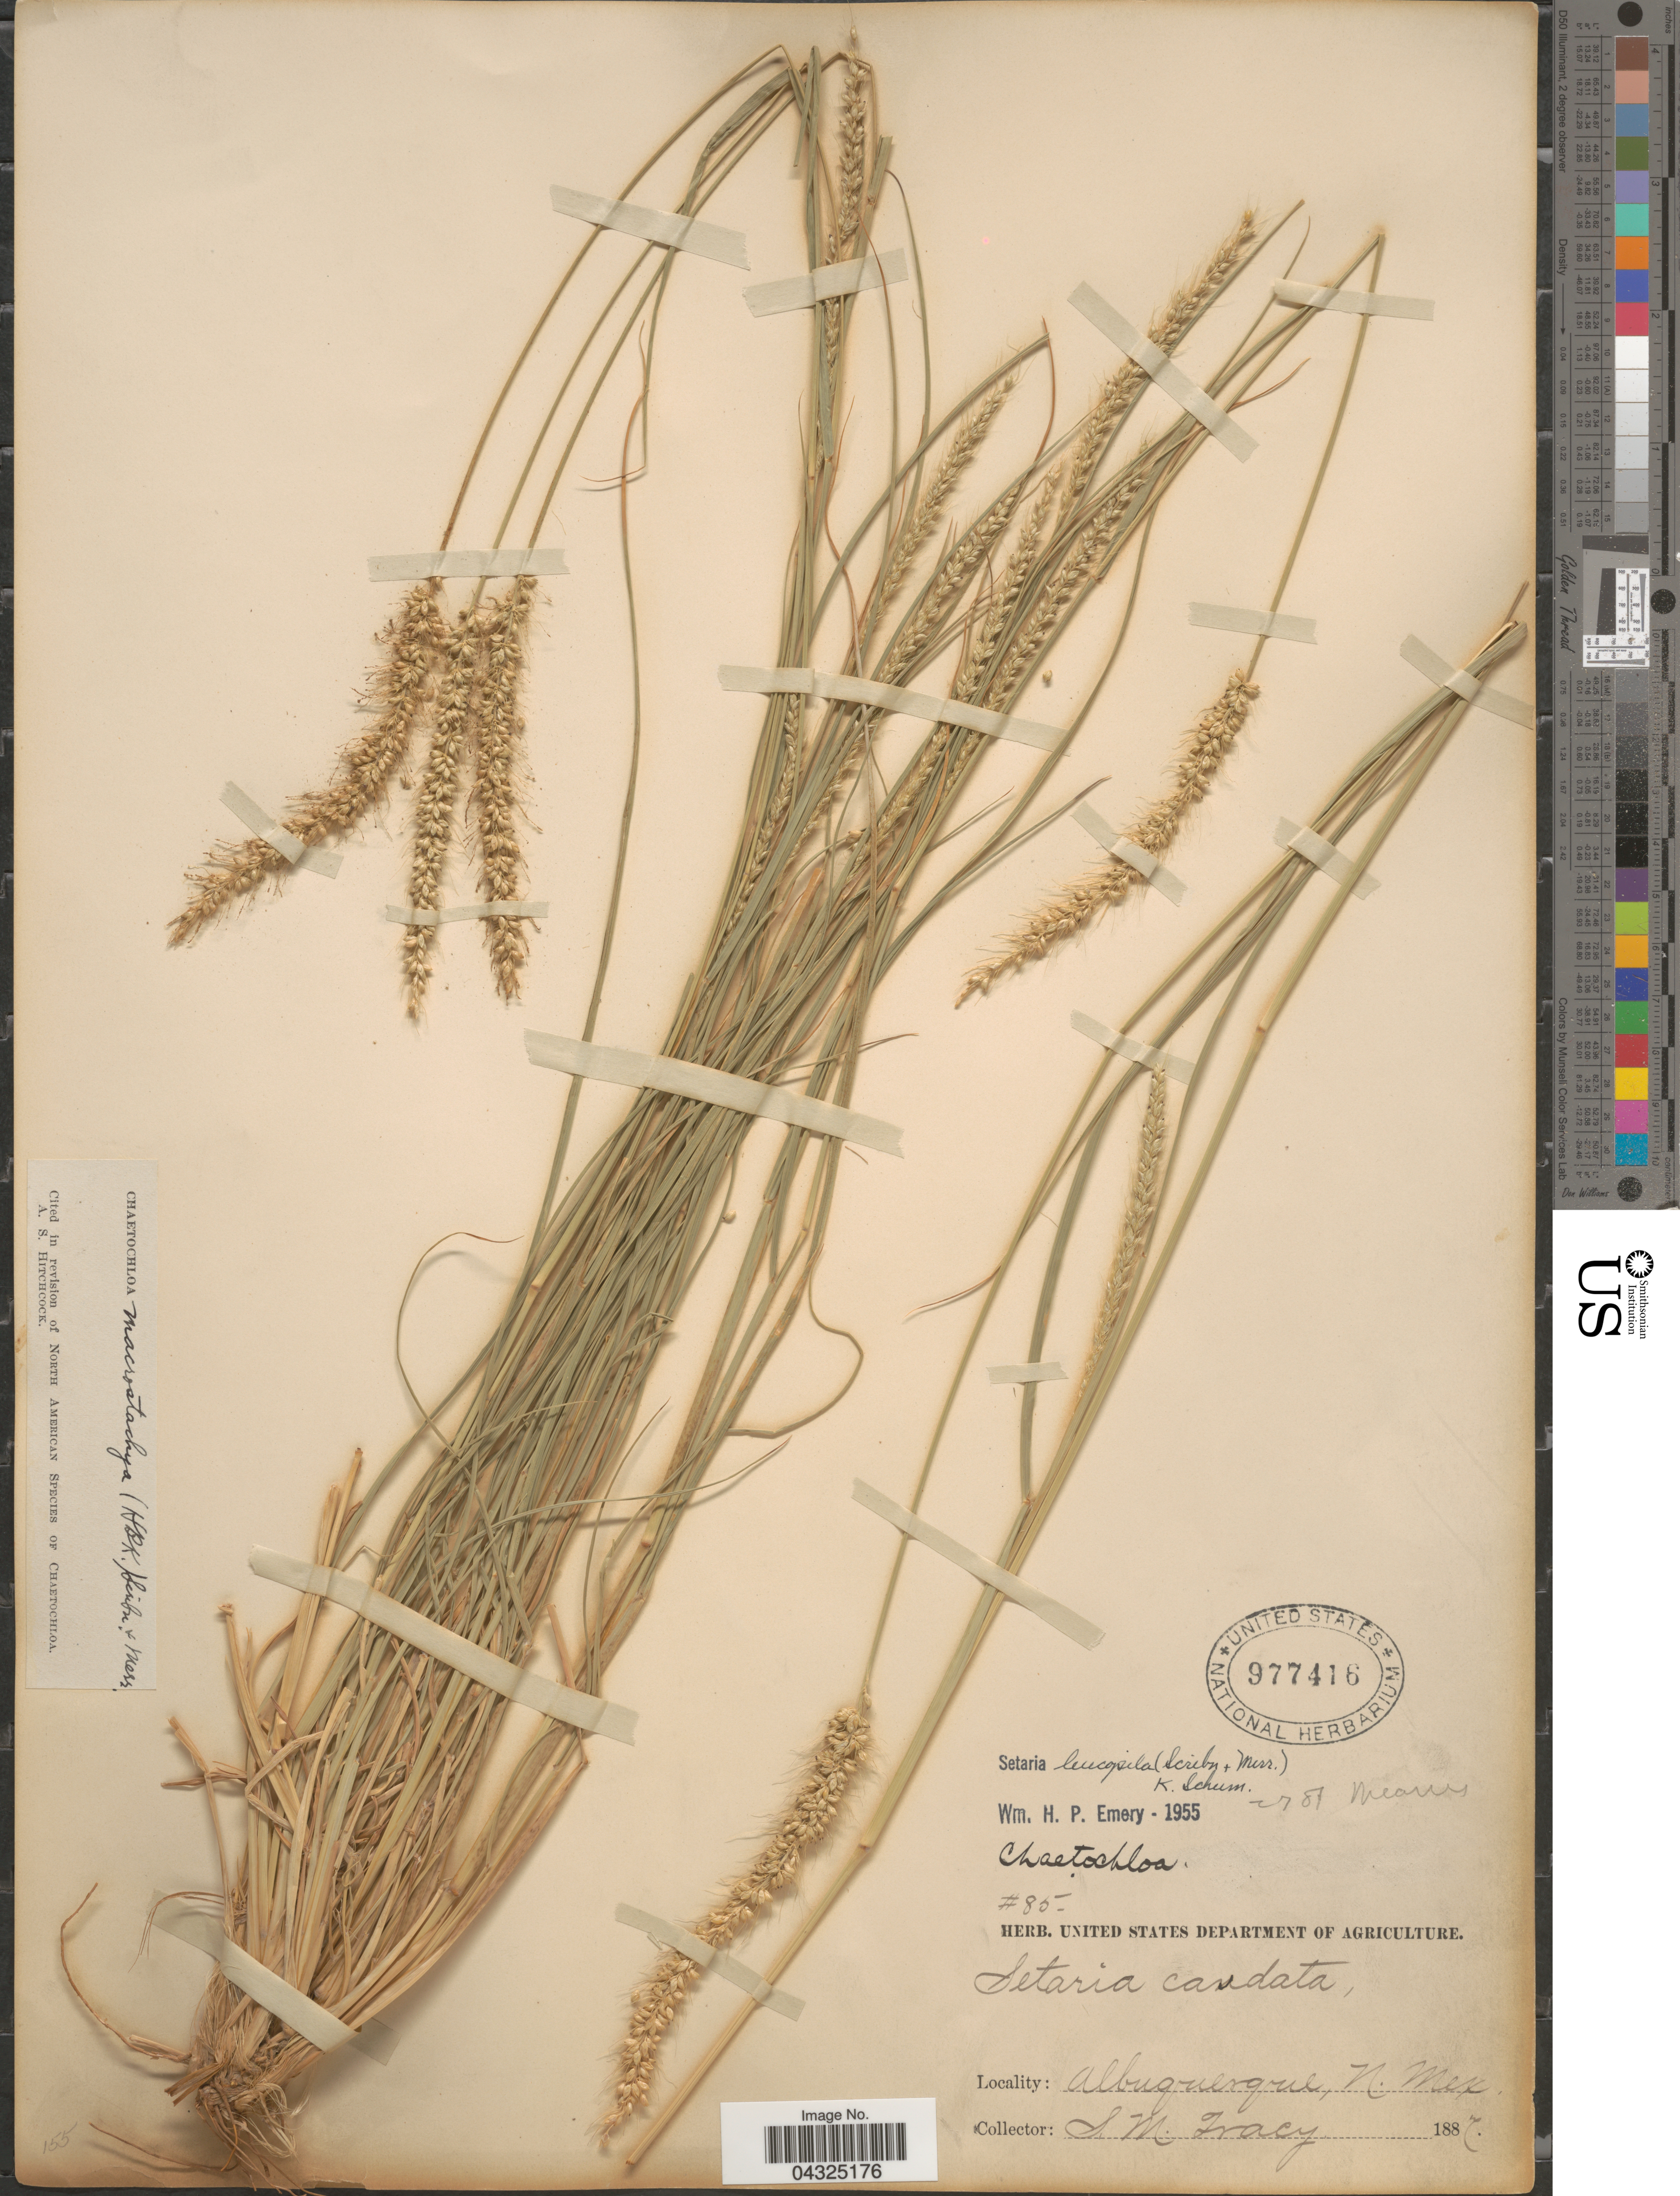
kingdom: Plantae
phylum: Tracheophyta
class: Liliopsida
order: Poales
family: Poaceae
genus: Setaria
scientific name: Setaria leucopila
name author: (Scribn. & Merr.) K. Schum.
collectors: S. M. Tracy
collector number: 85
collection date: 1887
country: United States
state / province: New Mexico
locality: Albuquerque.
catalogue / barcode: US 977416